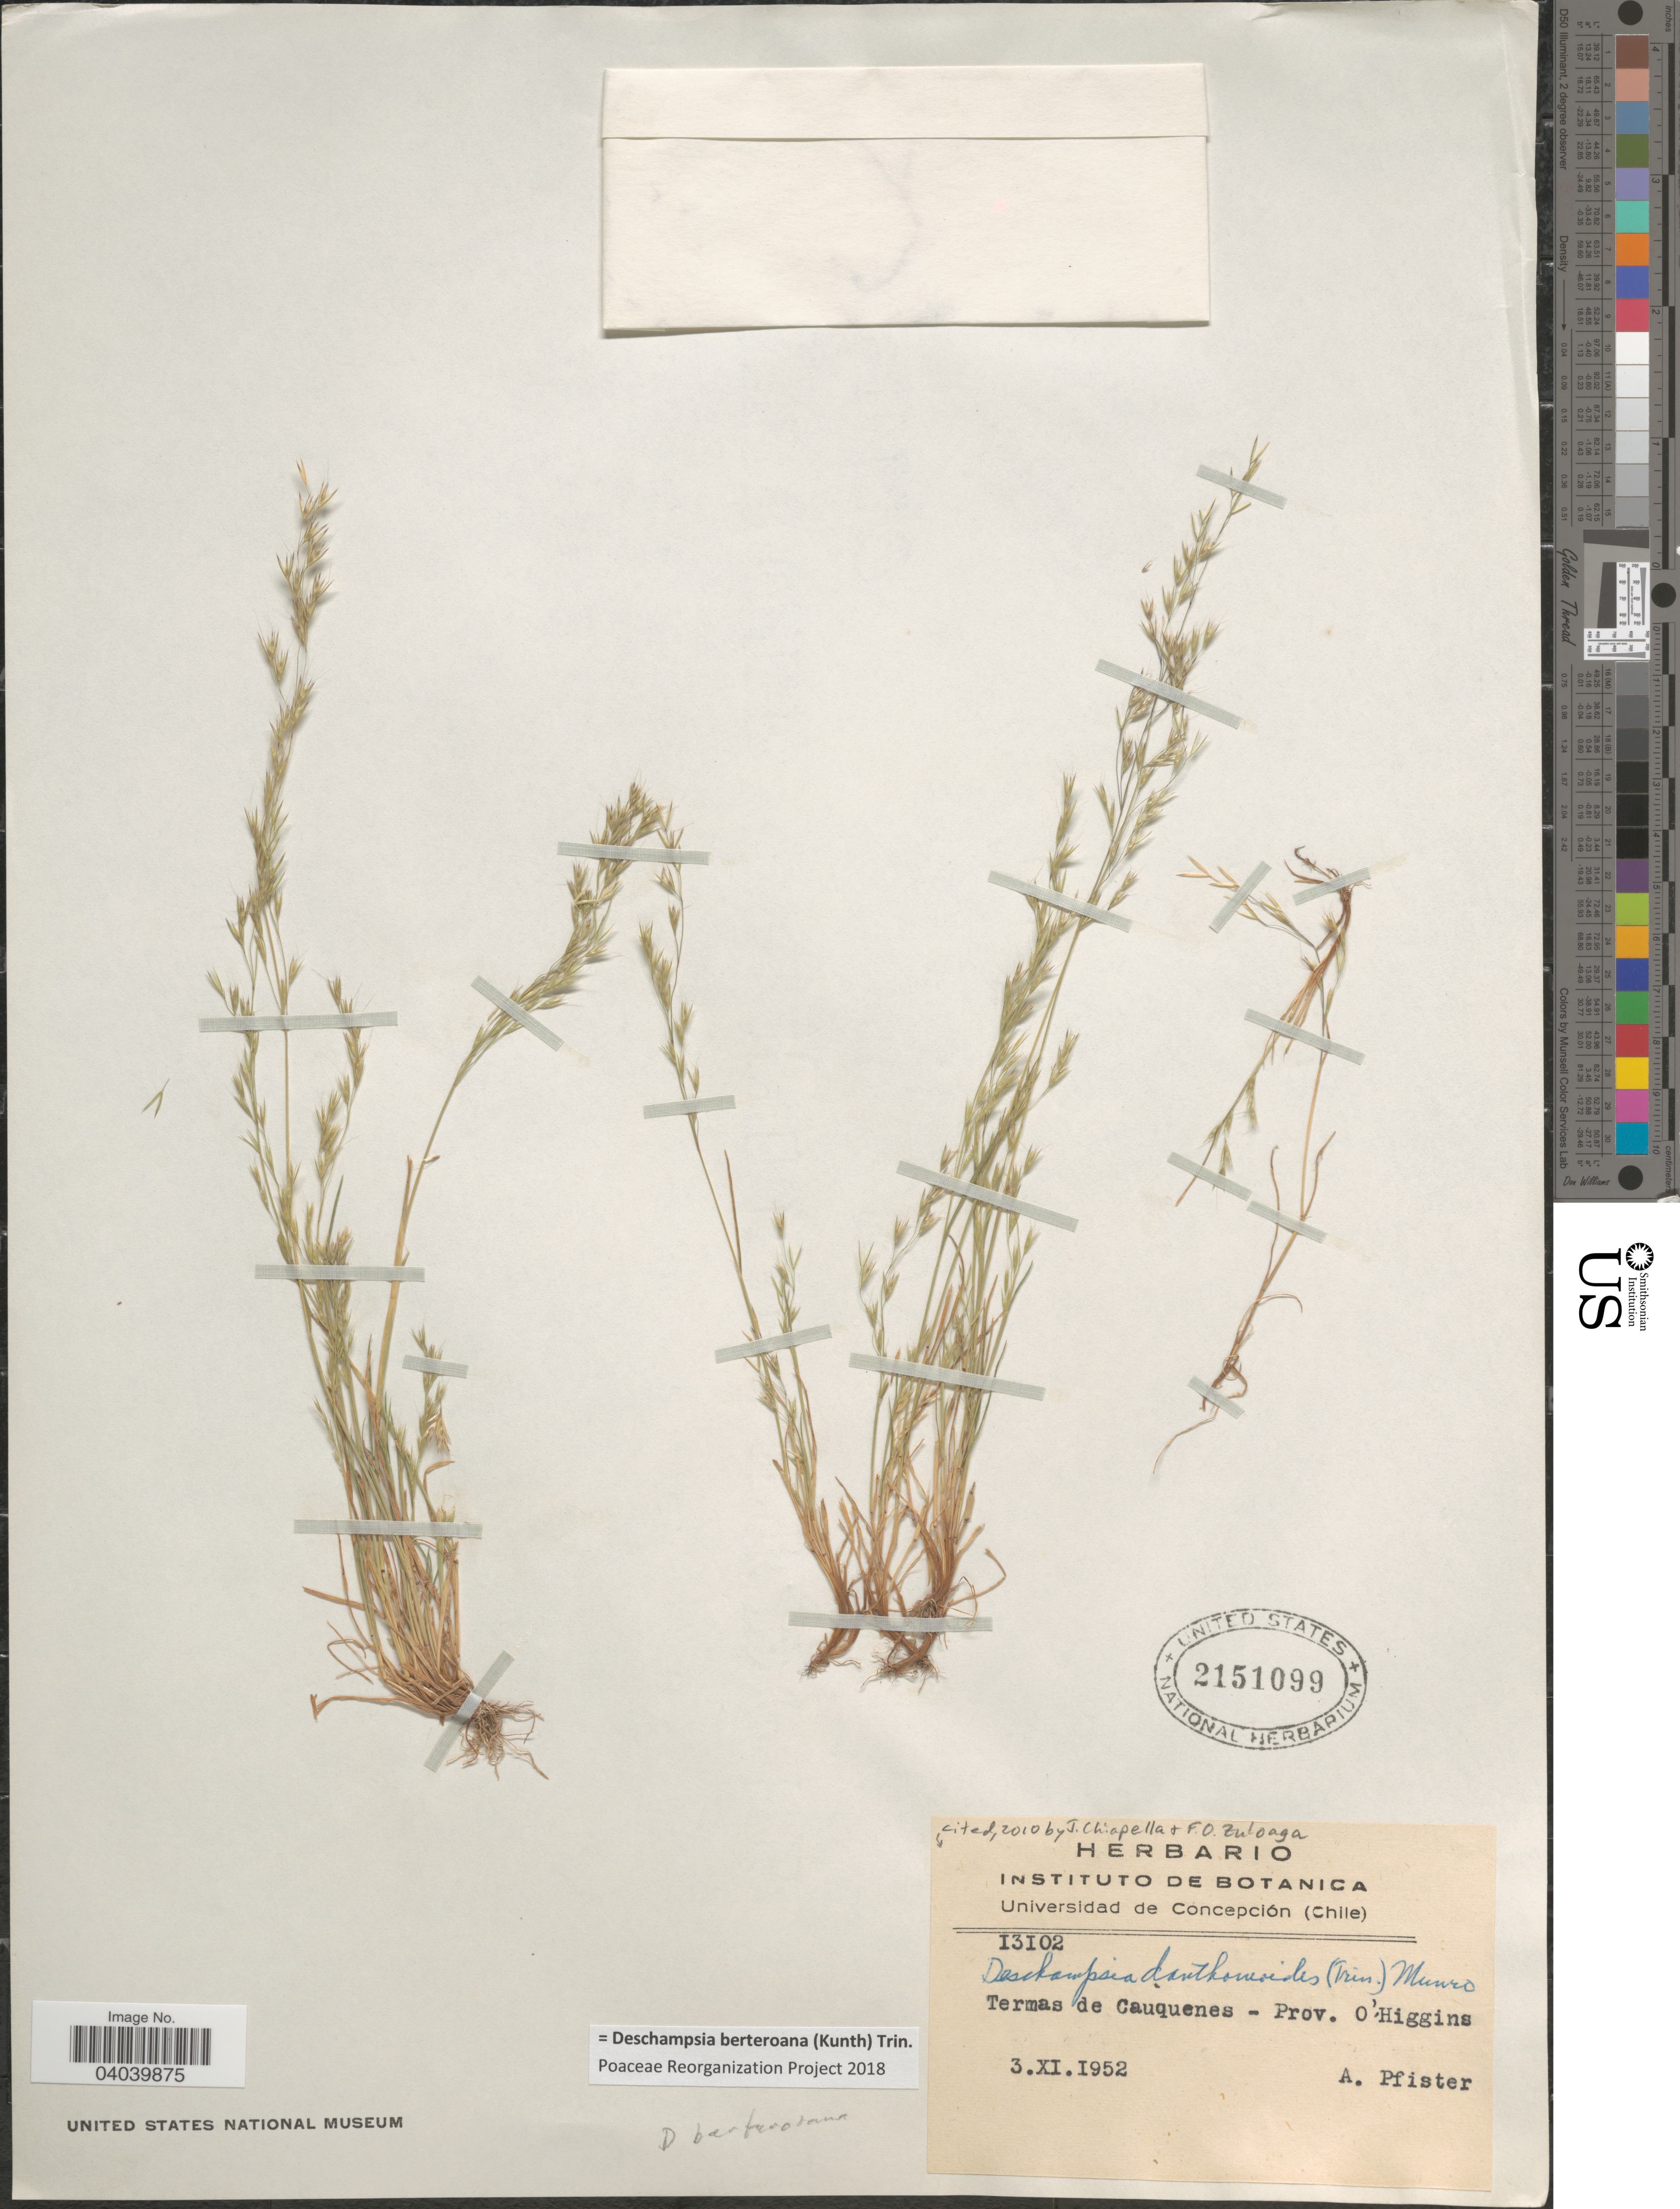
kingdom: Plantae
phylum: Tracheophyta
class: Liliopsida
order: Poales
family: Poaceae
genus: Deschampsia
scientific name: Deschampsia berteroana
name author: (Kunth) Trin.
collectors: A. Pfister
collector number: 13102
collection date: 1952-11-03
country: Chile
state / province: O'Higgins (VI)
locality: Termas de Cauquenes.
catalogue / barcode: US 2151099